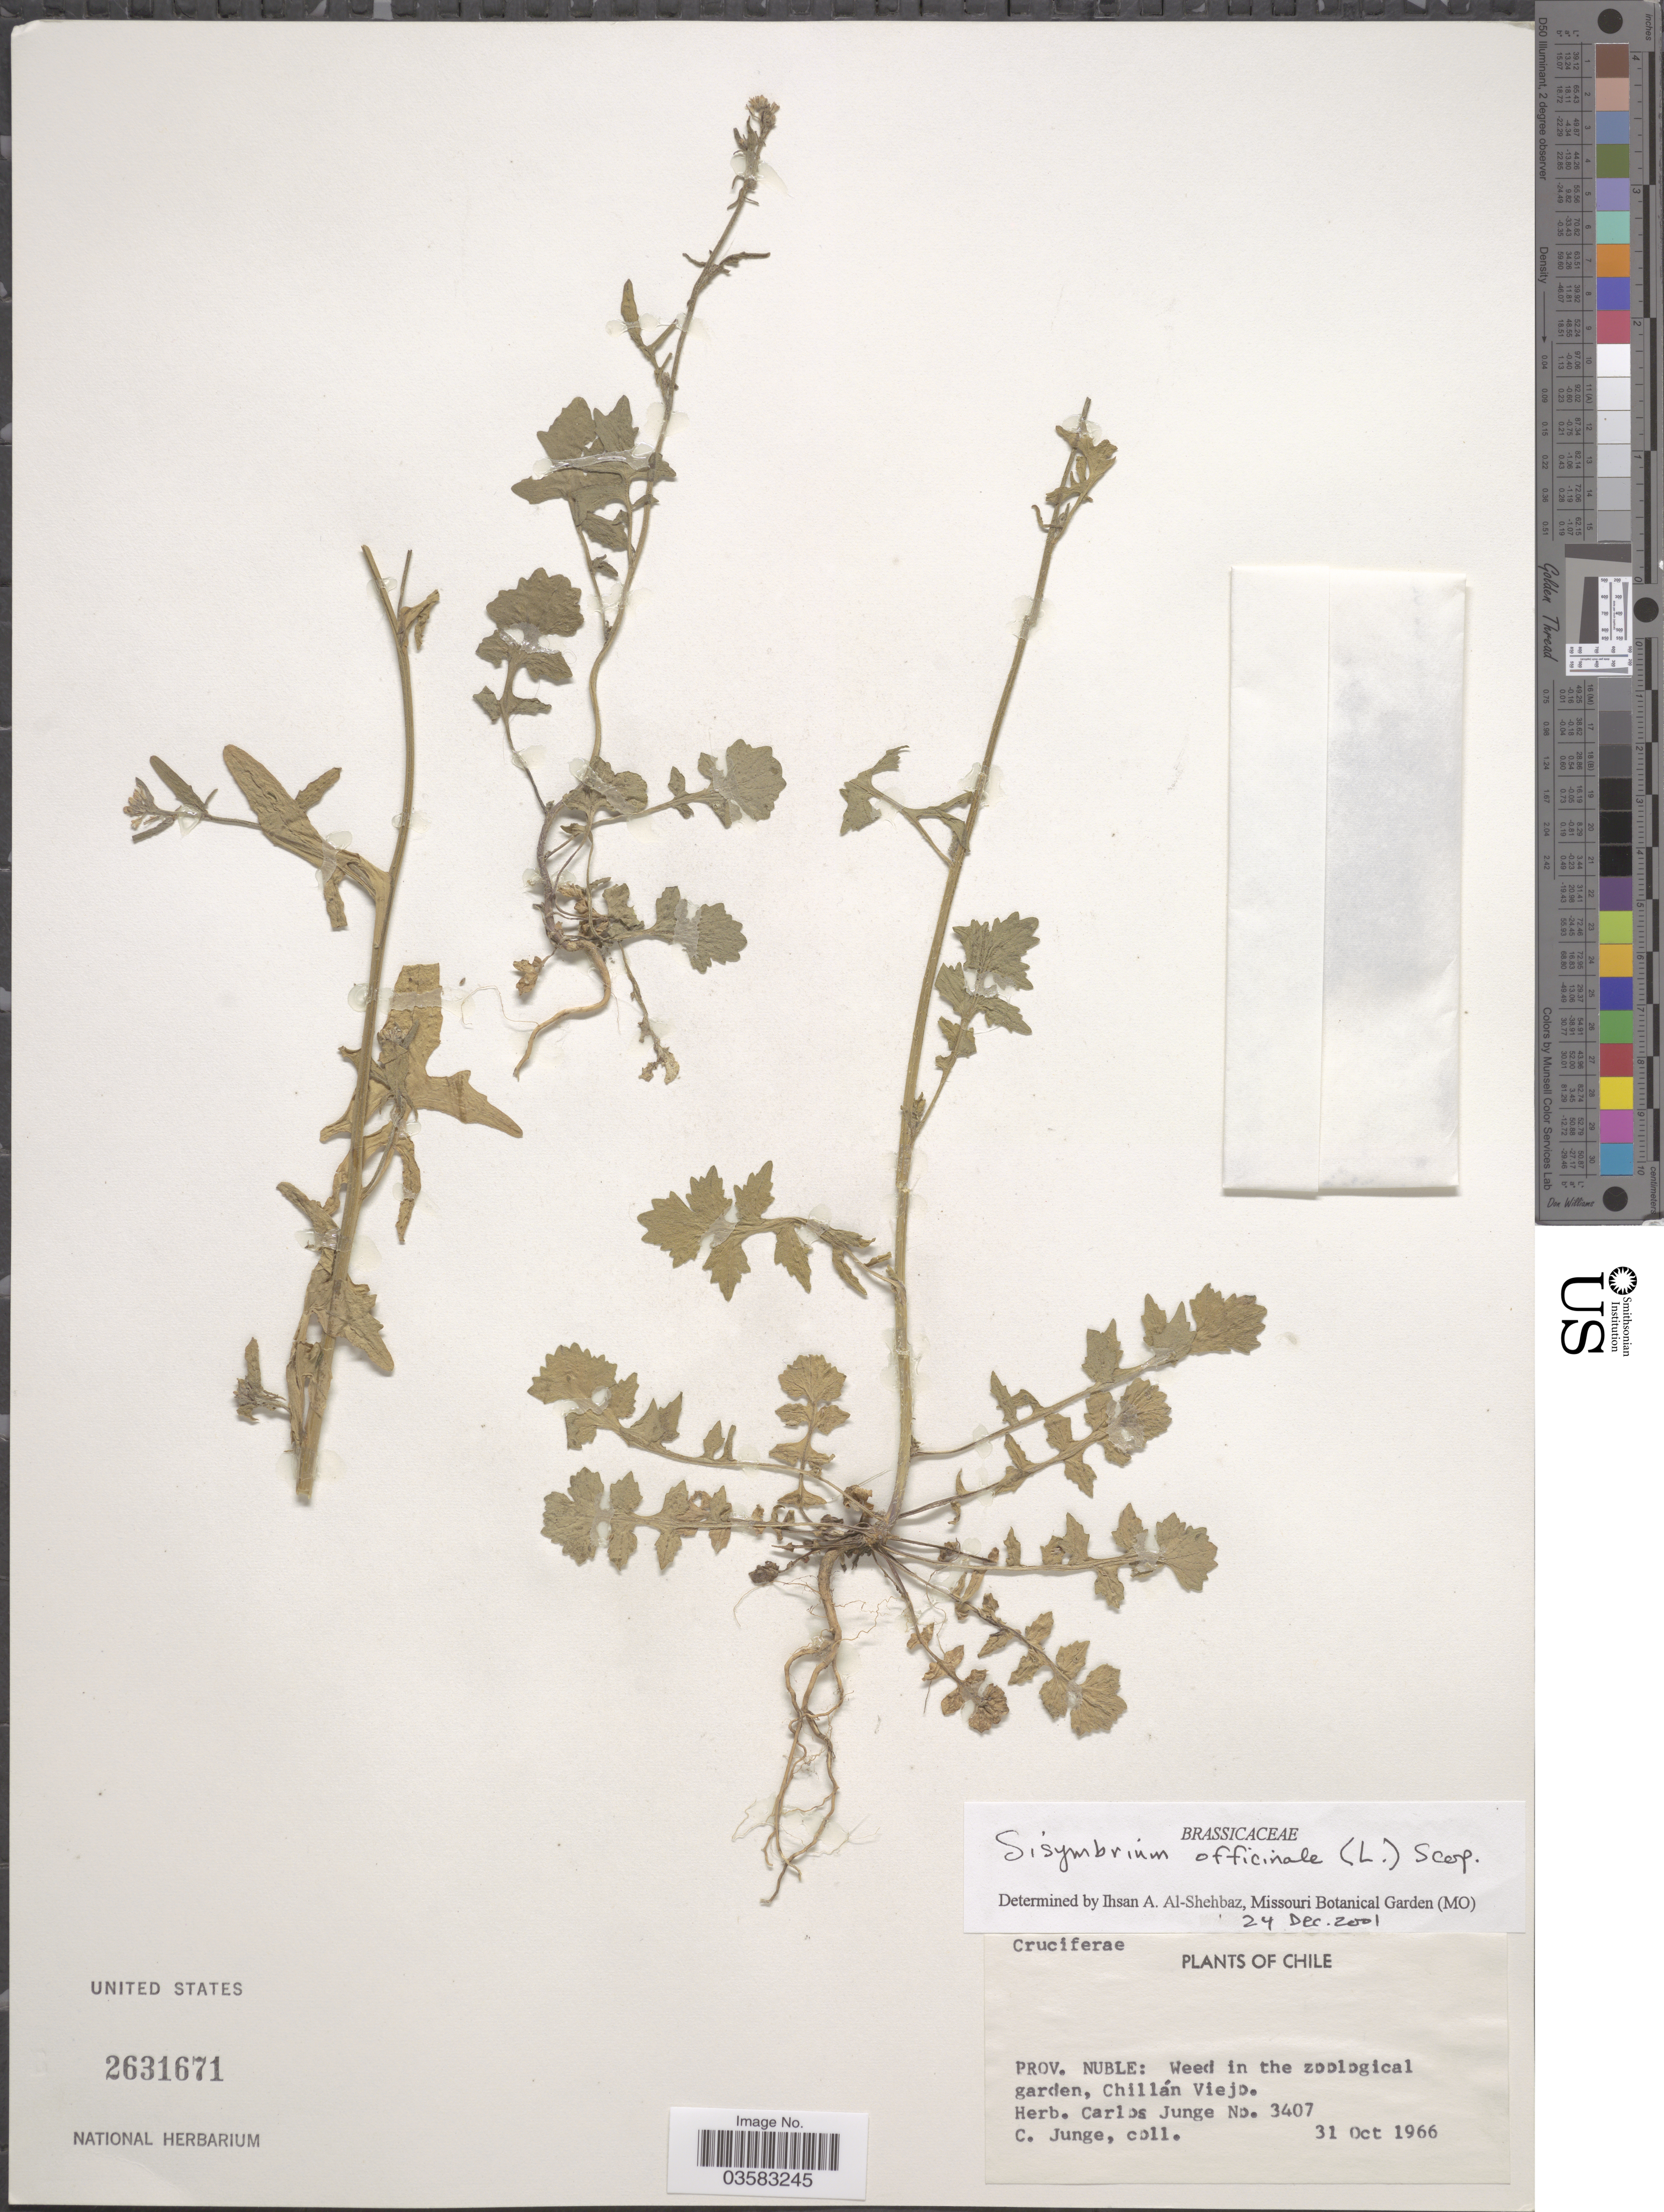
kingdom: Plantae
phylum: Tracheophyta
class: Magnoliopsida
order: Brassicales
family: Brassicaceae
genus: Sisymbrium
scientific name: Sisymbrium officinale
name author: (L.) Scop.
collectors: C. Junge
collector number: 3407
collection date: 1966-10-31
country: Chile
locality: Prov. Nuble: Weed in zoological garden, Chillán Viejo.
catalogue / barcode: US 2631671